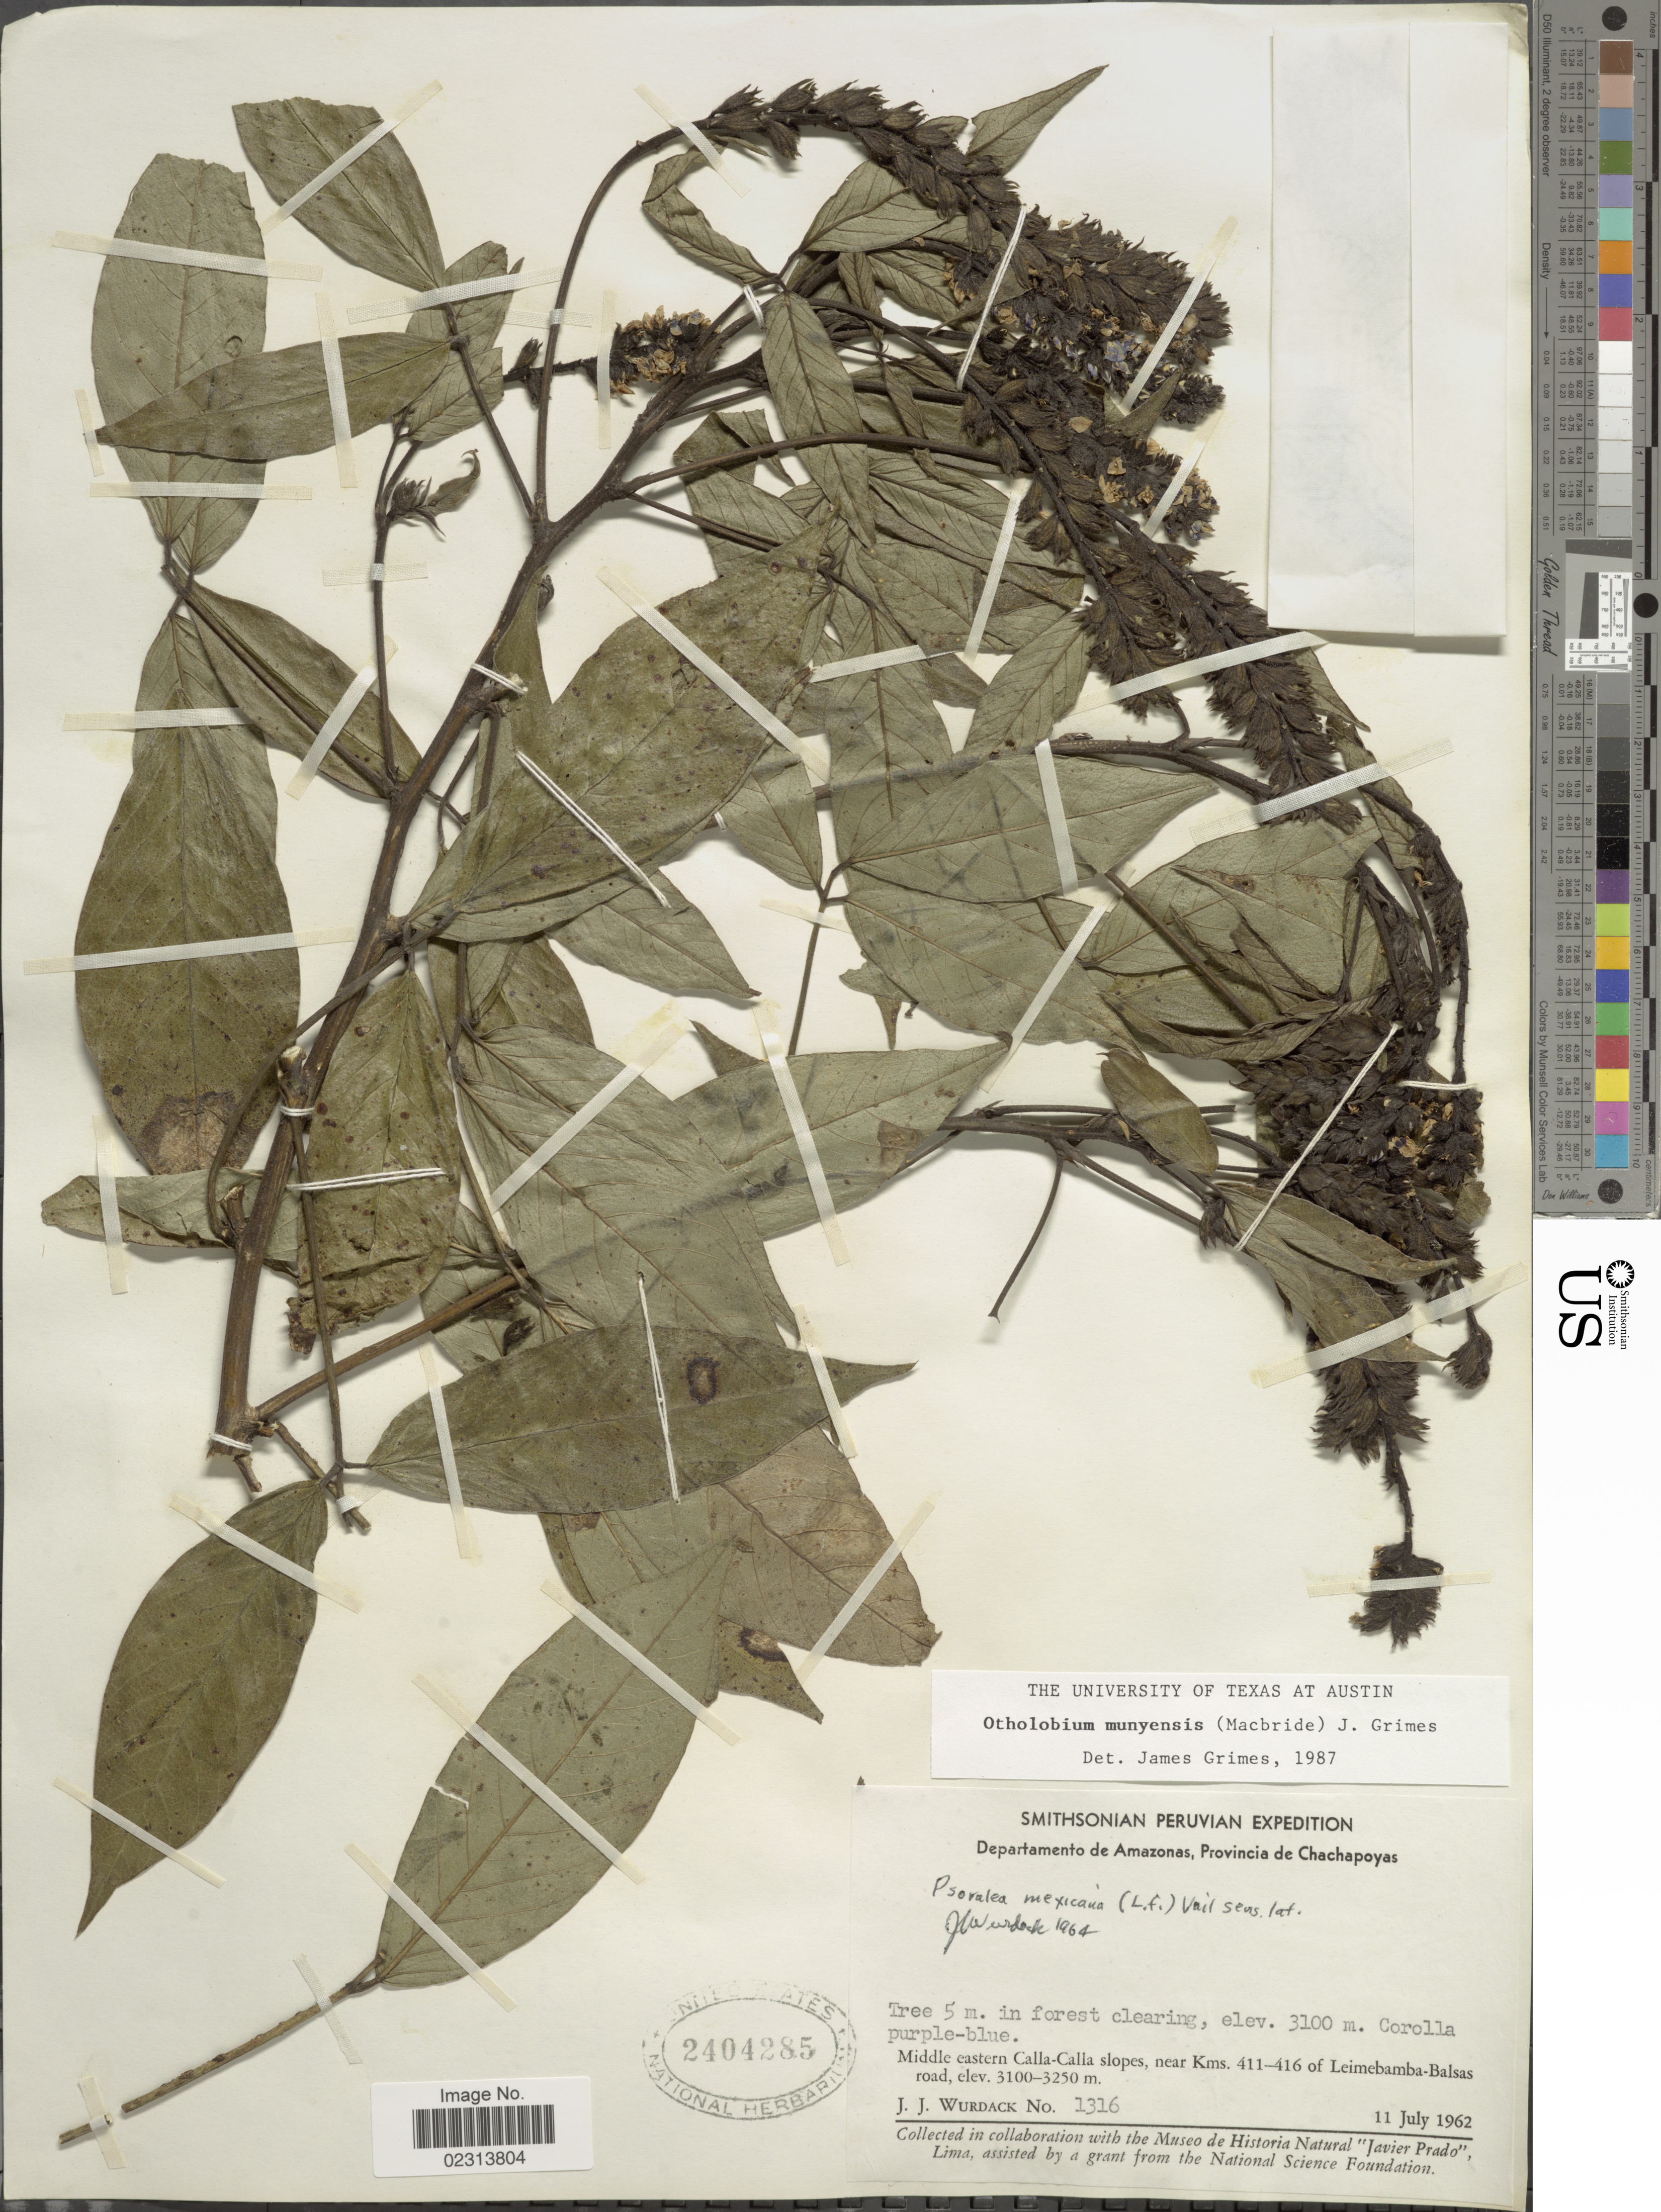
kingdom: Plantae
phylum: Tracheophyta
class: Magnoliopsida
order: Fabales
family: Fabaceae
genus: Otholobium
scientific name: Otholobium munyense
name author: (J.F. Macbr.) J.W. Grimes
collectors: J. J. Wurdack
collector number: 1316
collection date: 1962-07-11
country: Peru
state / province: Amazonas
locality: Departamento de Amazonas, Provincia de Chachapoyas, Middle eastern Calla-Calla slopes, near Kms. 411-416 of Leimebamba-Balsas road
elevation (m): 3100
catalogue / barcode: US 2404285